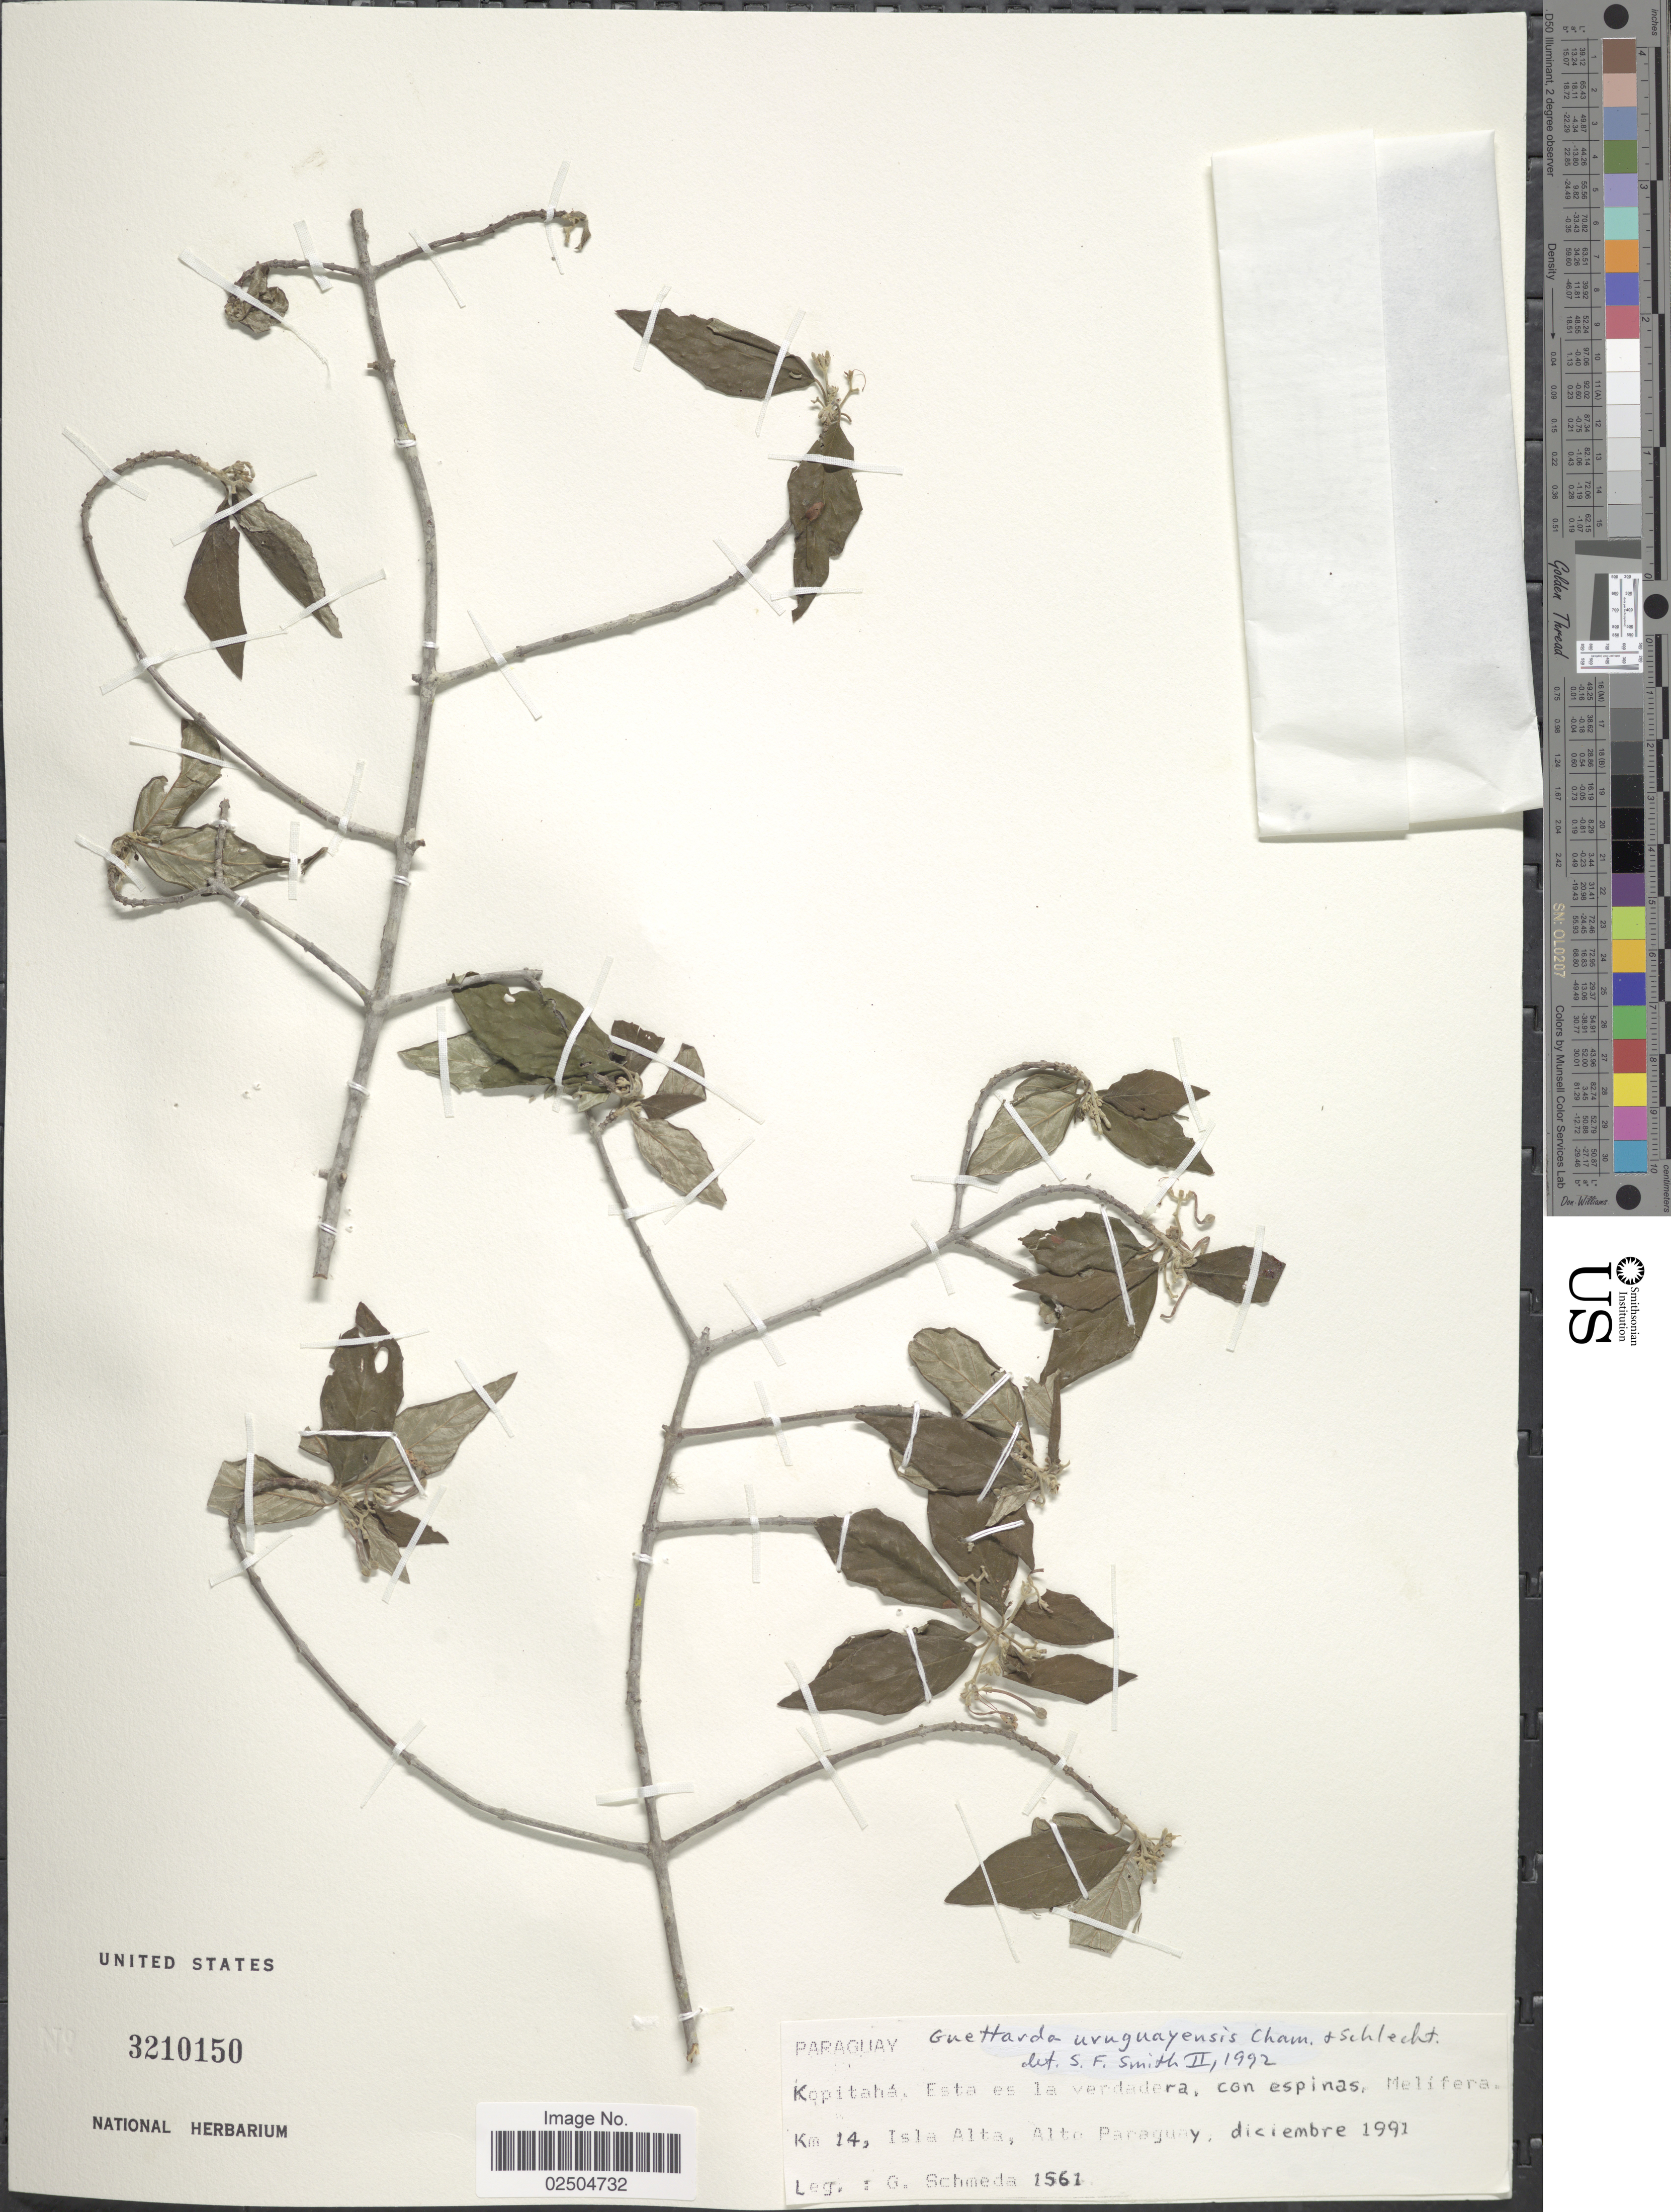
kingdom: Plantae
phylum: Tracheophyta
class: Magnoliopsida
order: Gentianales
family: Rubiaceae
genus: Guettarda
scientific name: Guettarda uruguensis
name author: Cham. & Schltdl.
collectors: G. Schmeda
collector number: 1561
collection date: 1991-12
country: Paraguay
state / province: Alto Paraguay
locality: Lopitaha, Esta es la verdadera, con espinas, Melifera, Km 14, Isla Alta, Alto Paraguay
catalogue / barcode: US 3210150